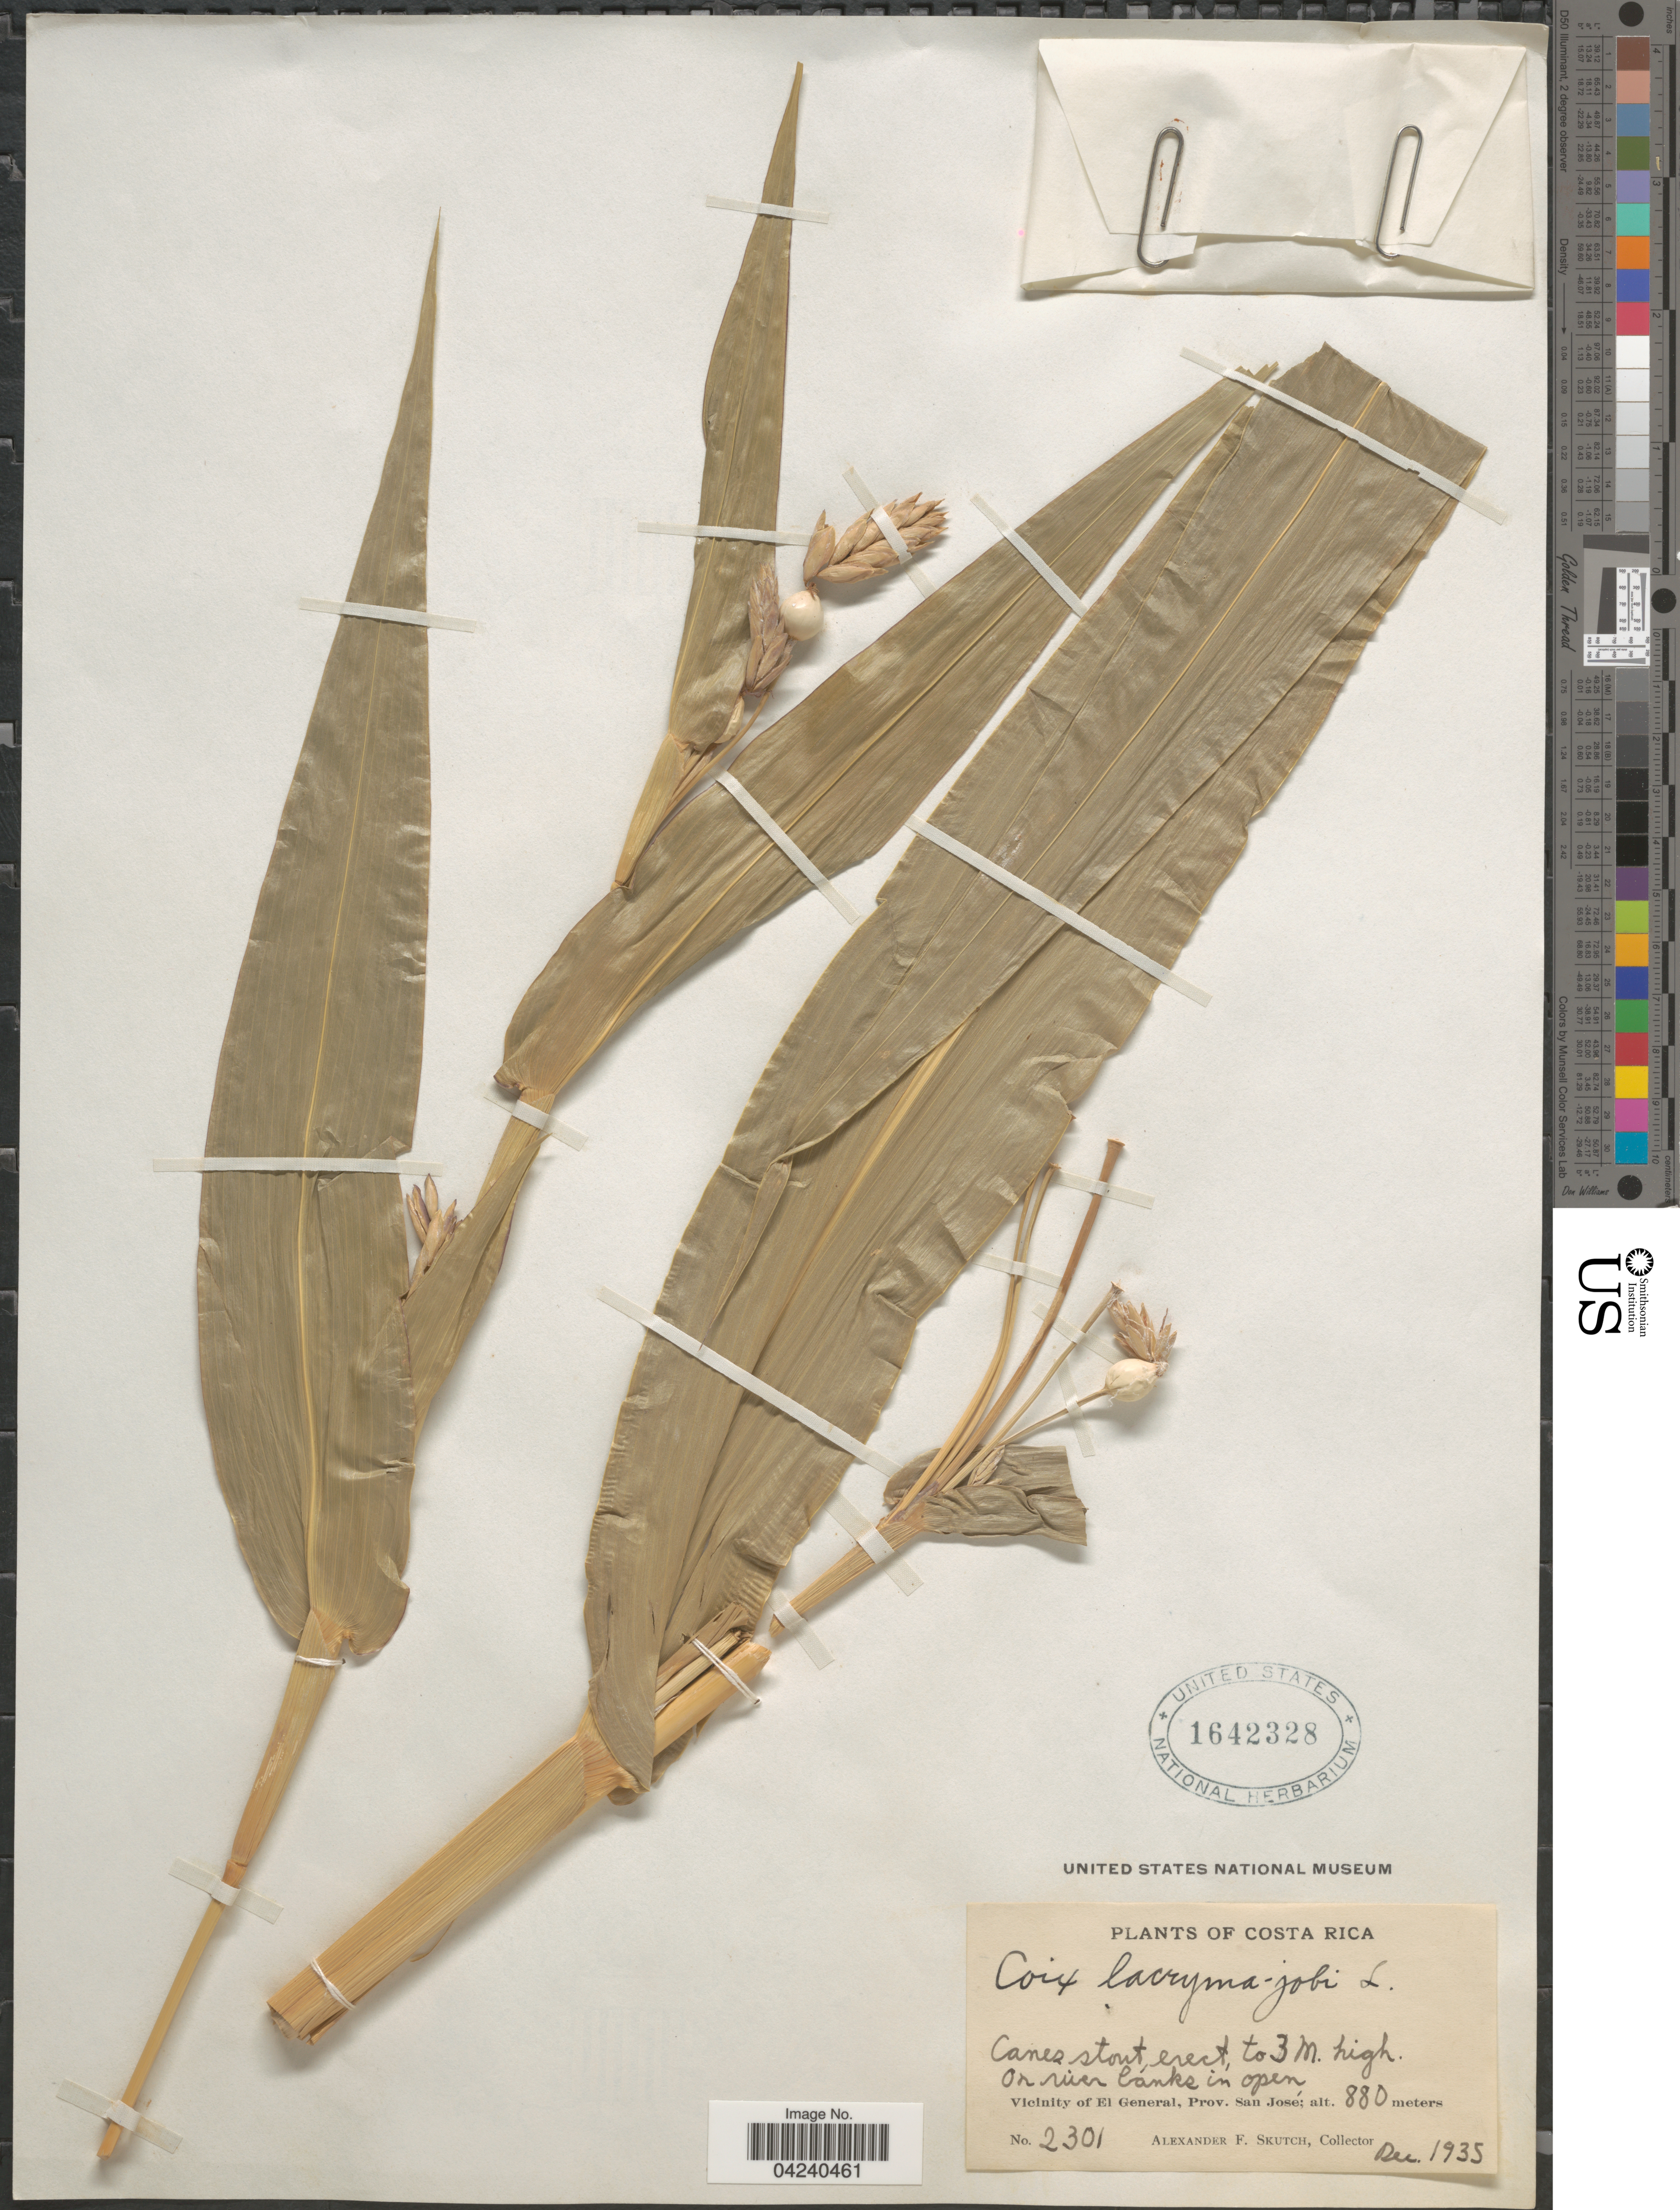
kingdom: Plantae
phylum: Tracheophyta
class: Liliopsida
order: Poales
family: Poaceae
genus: Coix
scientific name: Coix lacryma-jobi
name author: L.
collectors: A. F. Skutch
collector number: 2301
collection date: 1935-12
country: Costa Rica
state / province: San José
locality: Vicinity of El General.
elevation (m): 880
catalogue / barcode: US 1642328